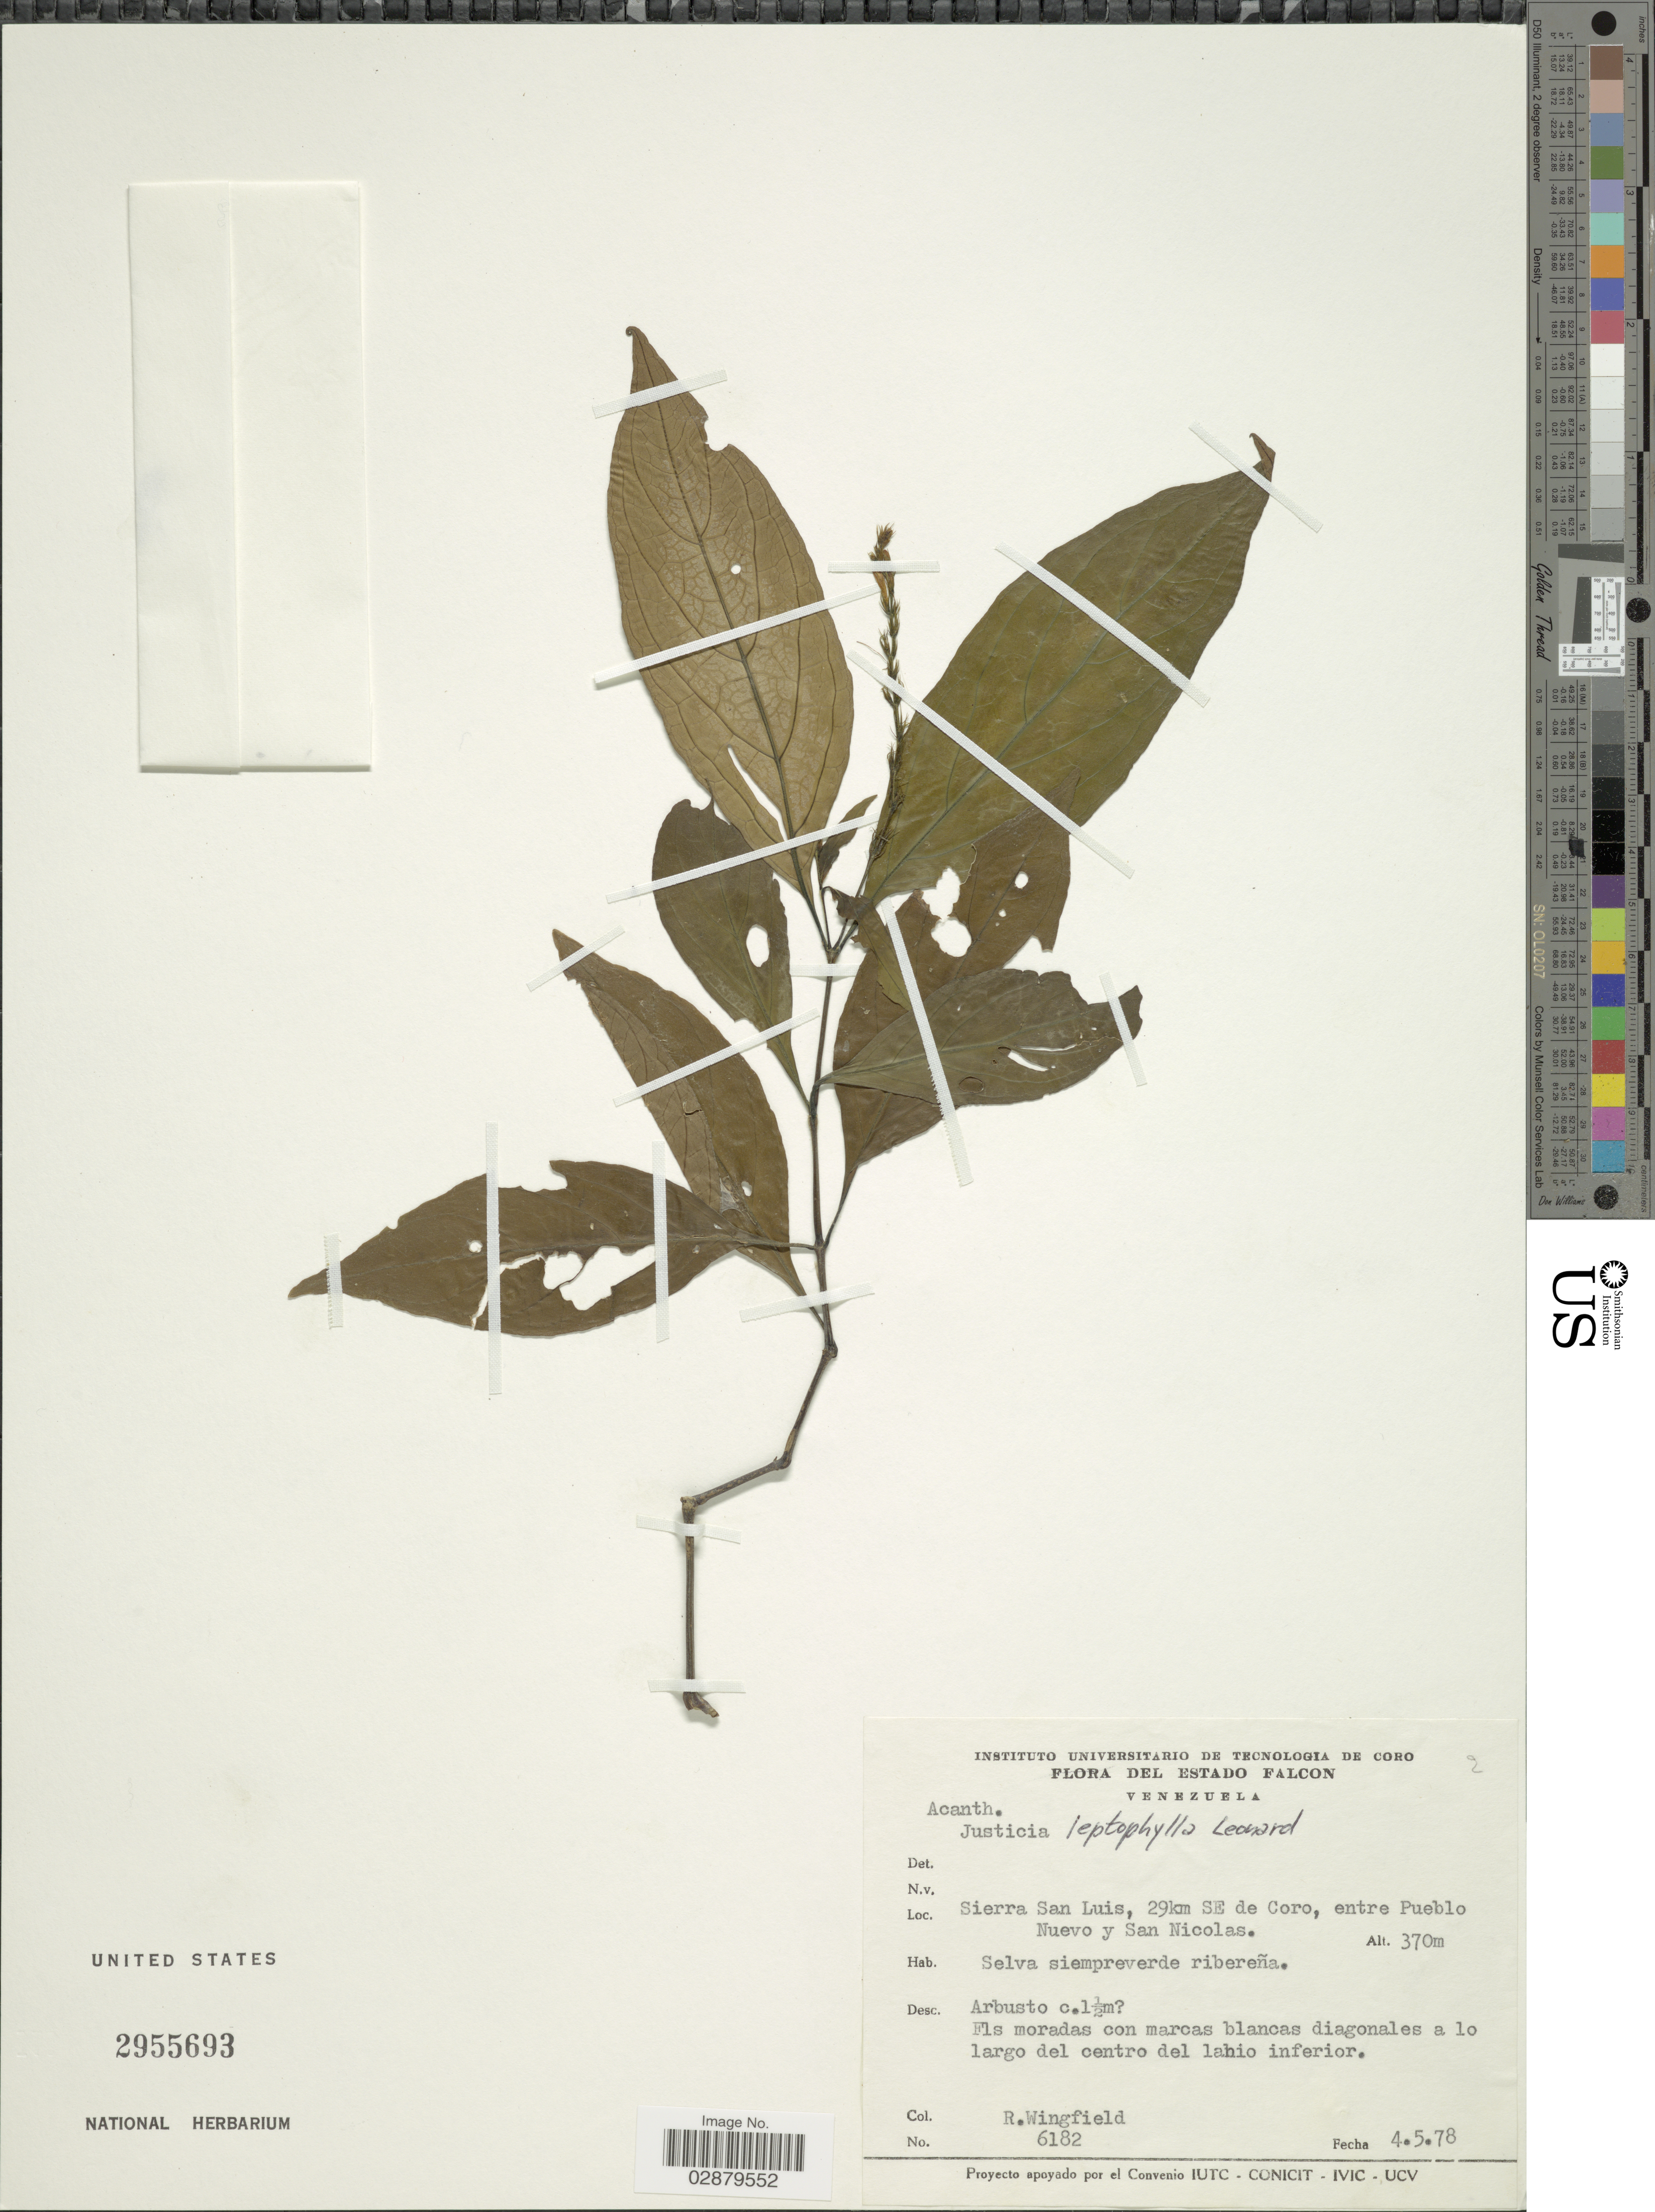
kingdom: Plantae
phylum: Tracheophyta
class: Magnoliopsida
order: Lamiales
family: Acanthaceae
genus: Justicia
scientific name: Justicia leptophylla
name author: Leonard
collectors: R. Wingfield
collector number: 6182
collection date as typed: Transcribed d/m/y: 4/5/78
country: Venezuela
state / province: Falcón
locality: Sierra San Luis, 29km SE de Coro, entre Pueblo Buevo y San Nicolas.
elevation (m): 370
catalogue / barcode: US 2955693